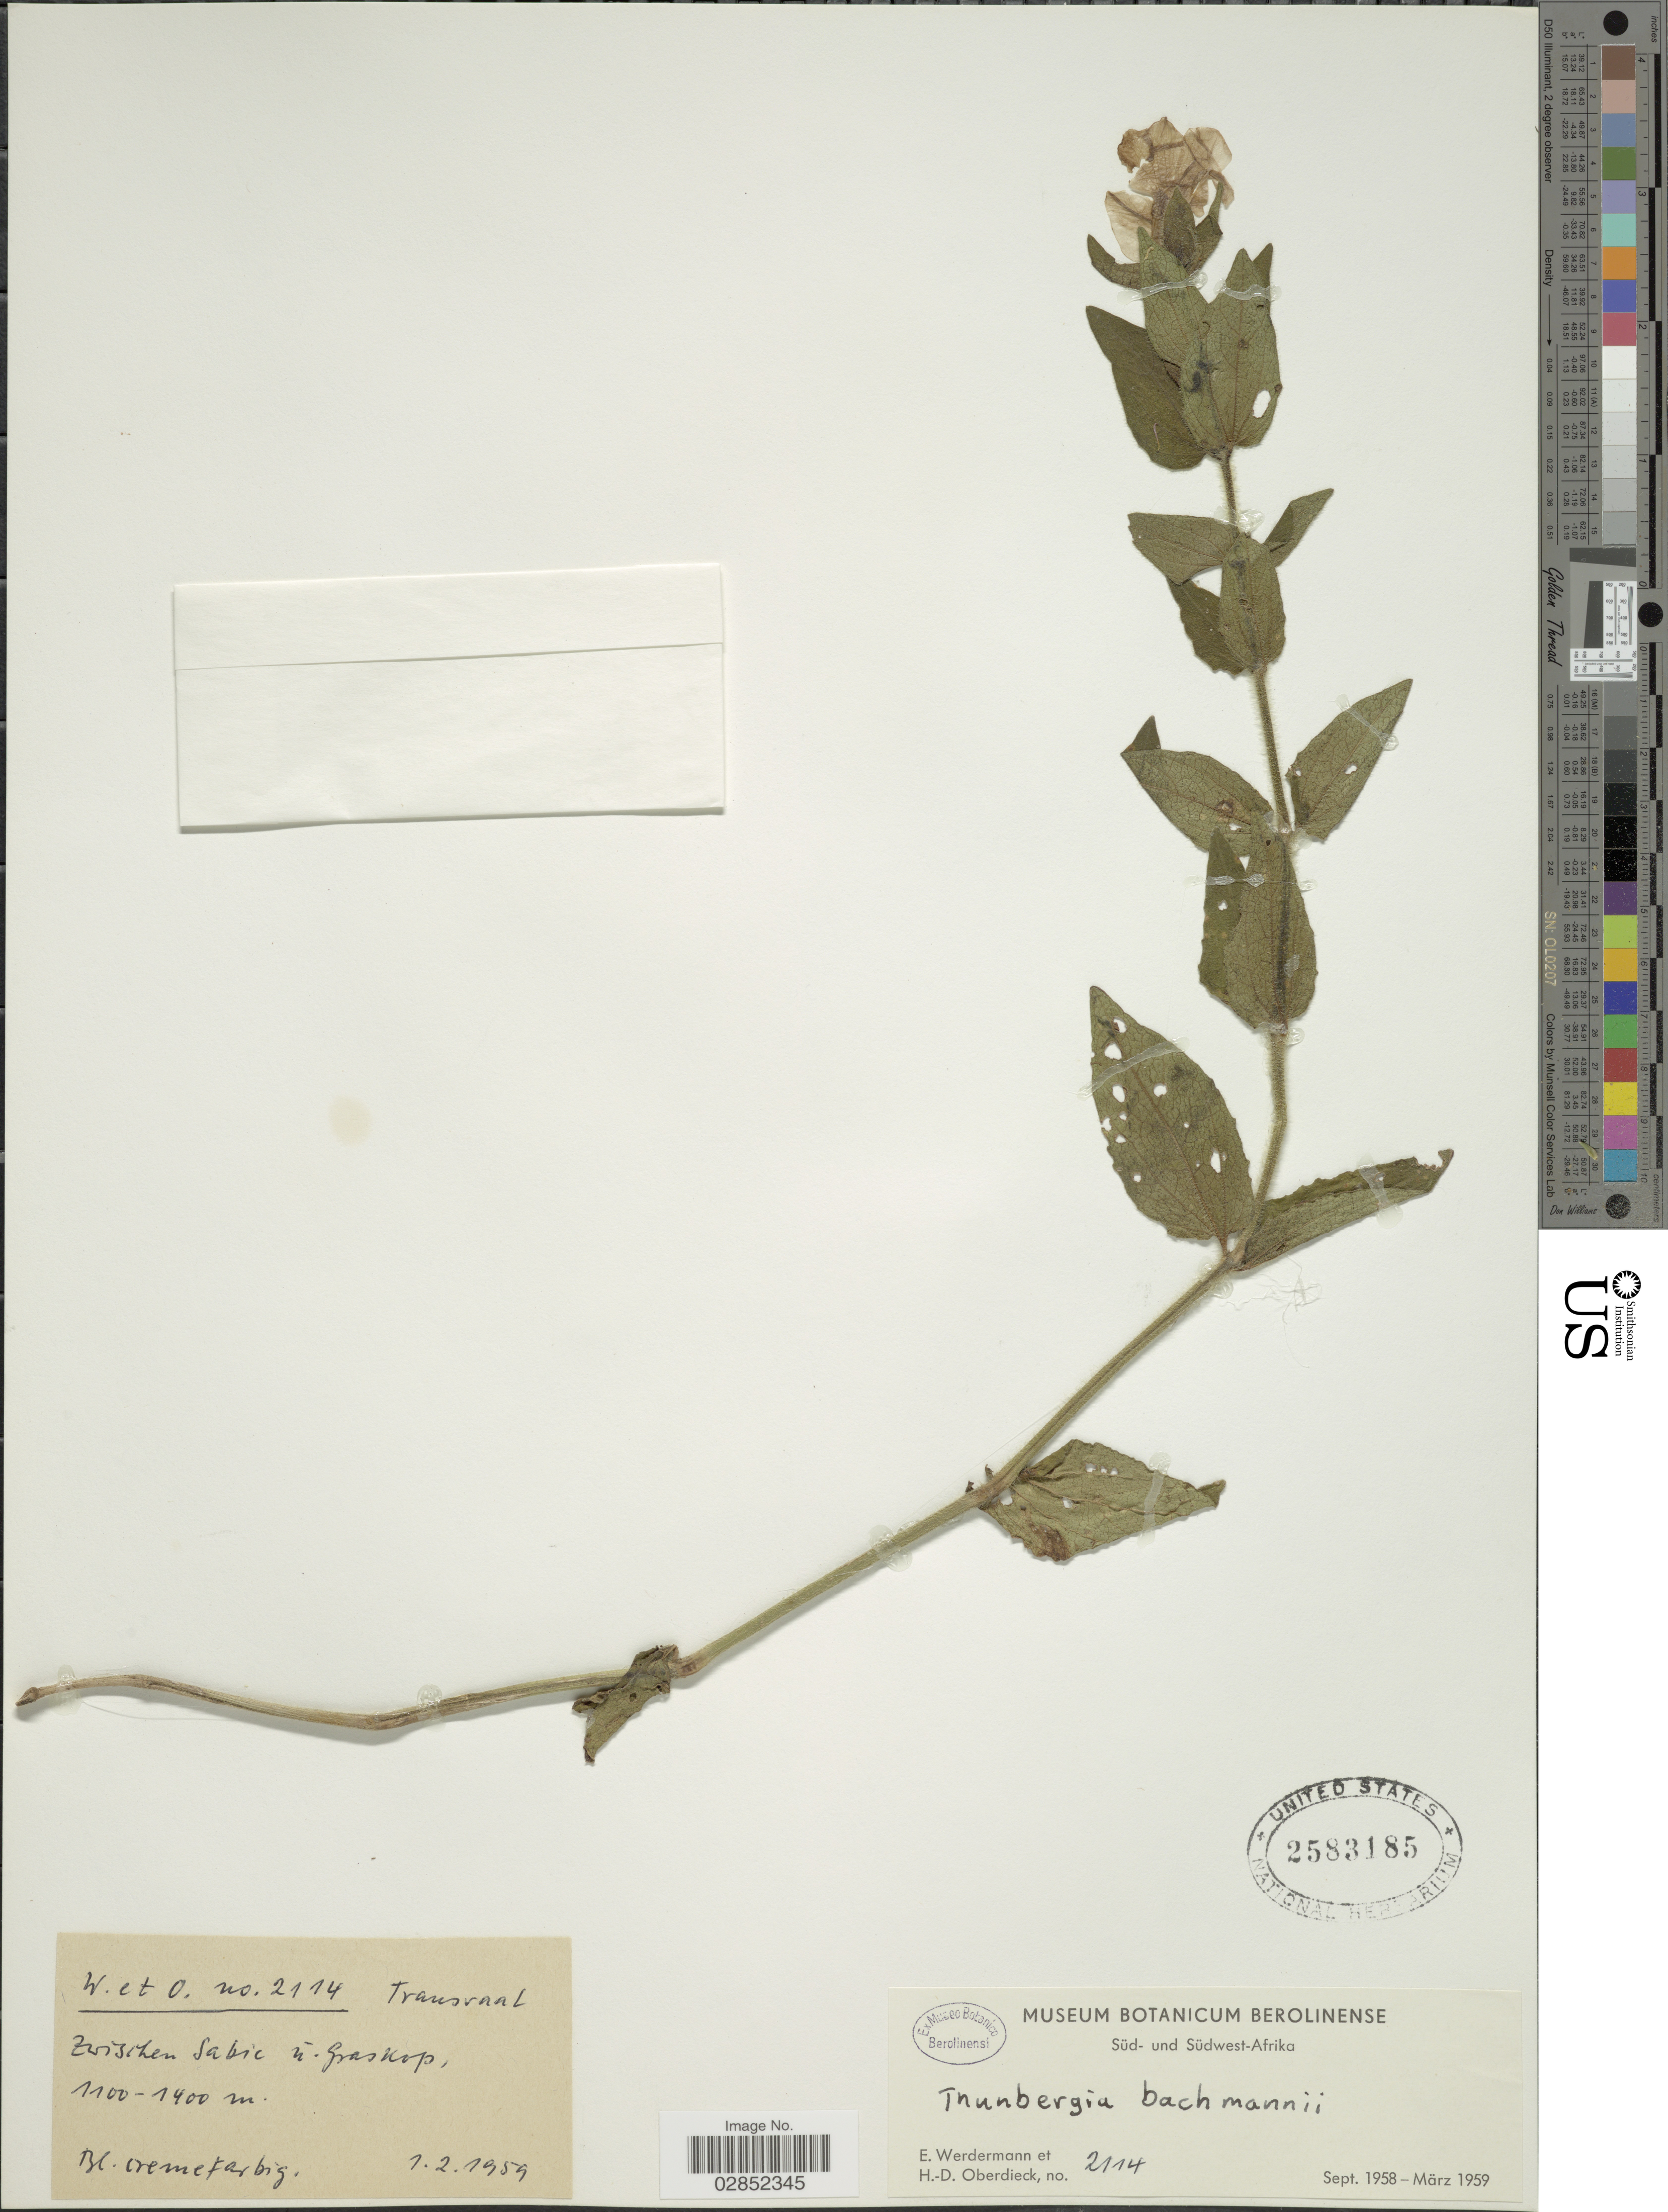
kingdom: Plantae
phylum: Tracheophyta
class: Magnoliopsida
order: Lamiales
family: Acanthaceae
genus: Thunbergia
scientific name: Thunbergia bachmannii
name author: Lindau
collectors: E. Werdermann & H. Oberdieck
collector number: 2114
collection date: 1958-09/1959-03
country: South Africa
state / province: Mpumalanga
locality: Süd - und Südwest-Afrika, Transvaal, Zwischen Sabic n. Graskop.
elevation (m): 1100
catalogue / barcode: US 2583185